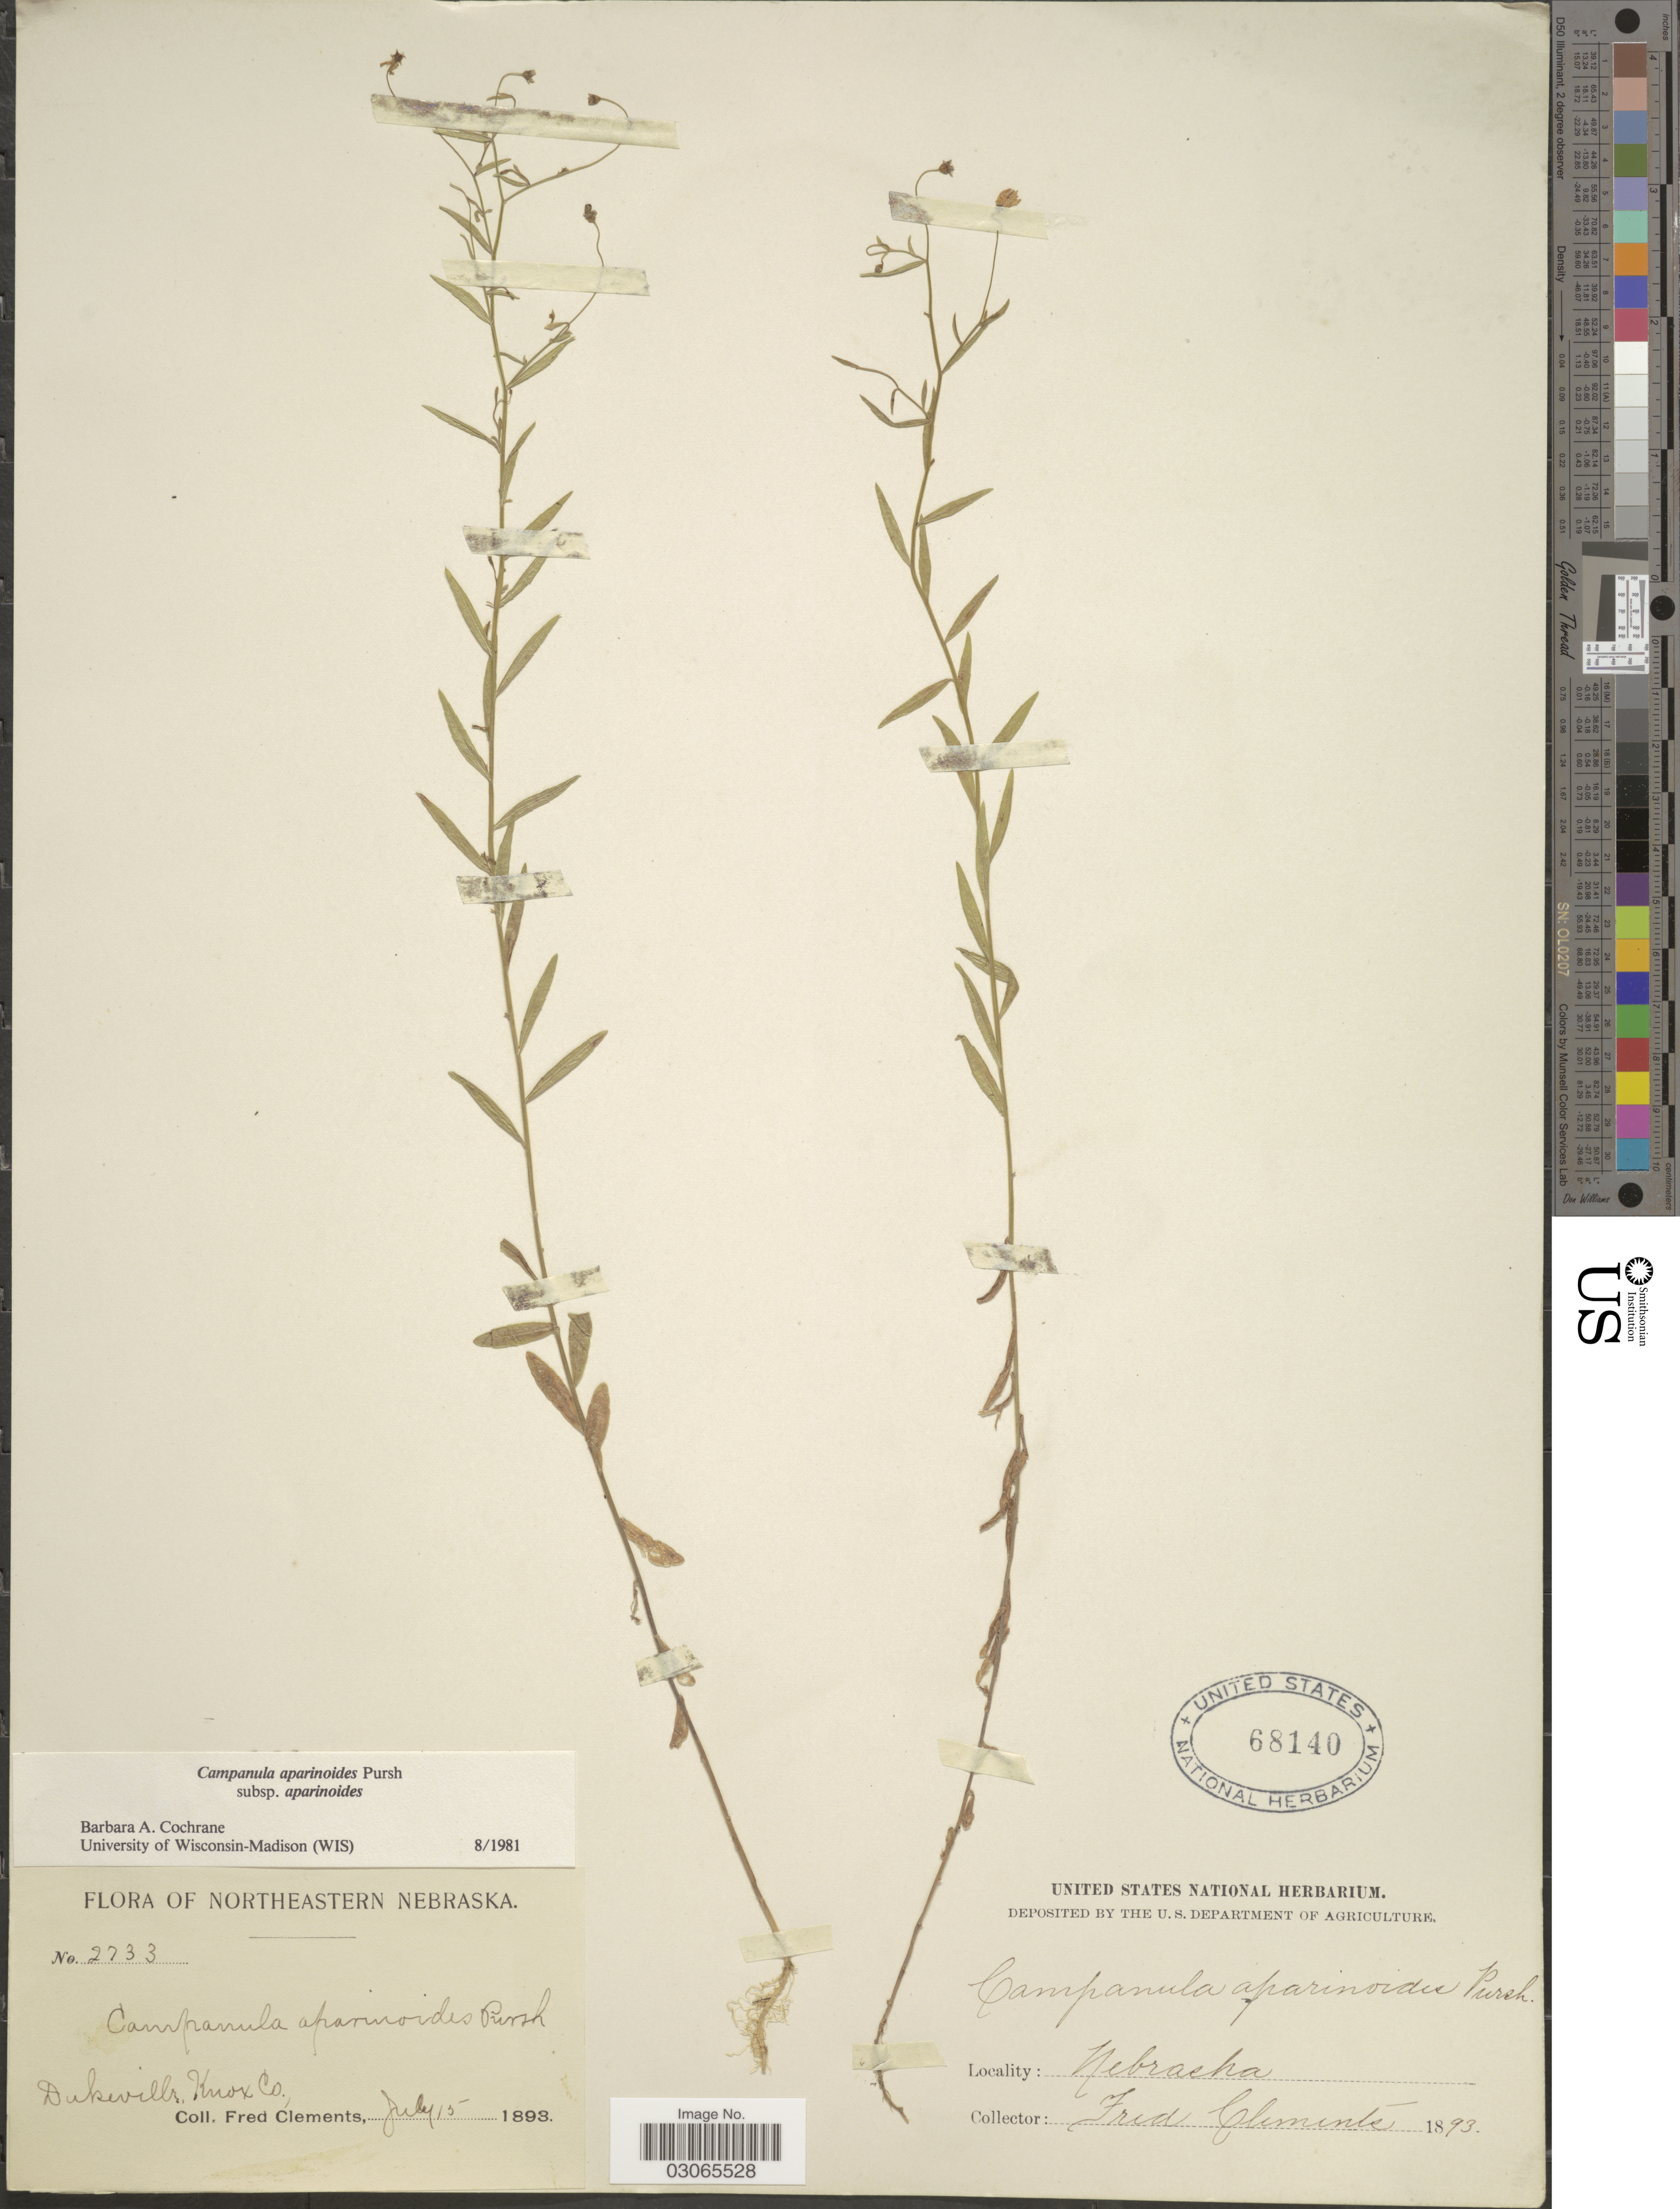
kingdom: Plantae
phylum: Tracheophyta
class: Magnoliopsida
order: Asterales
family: Campanulaceae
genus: Campanula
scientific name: Campanula aparinoides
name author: Pursh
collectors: F. Clements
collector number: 2733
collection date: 1893-07-15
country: United States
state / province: Nebraska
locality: Northeastern Nebraska. Dukeville, Knox Co.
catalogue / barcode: US 68140